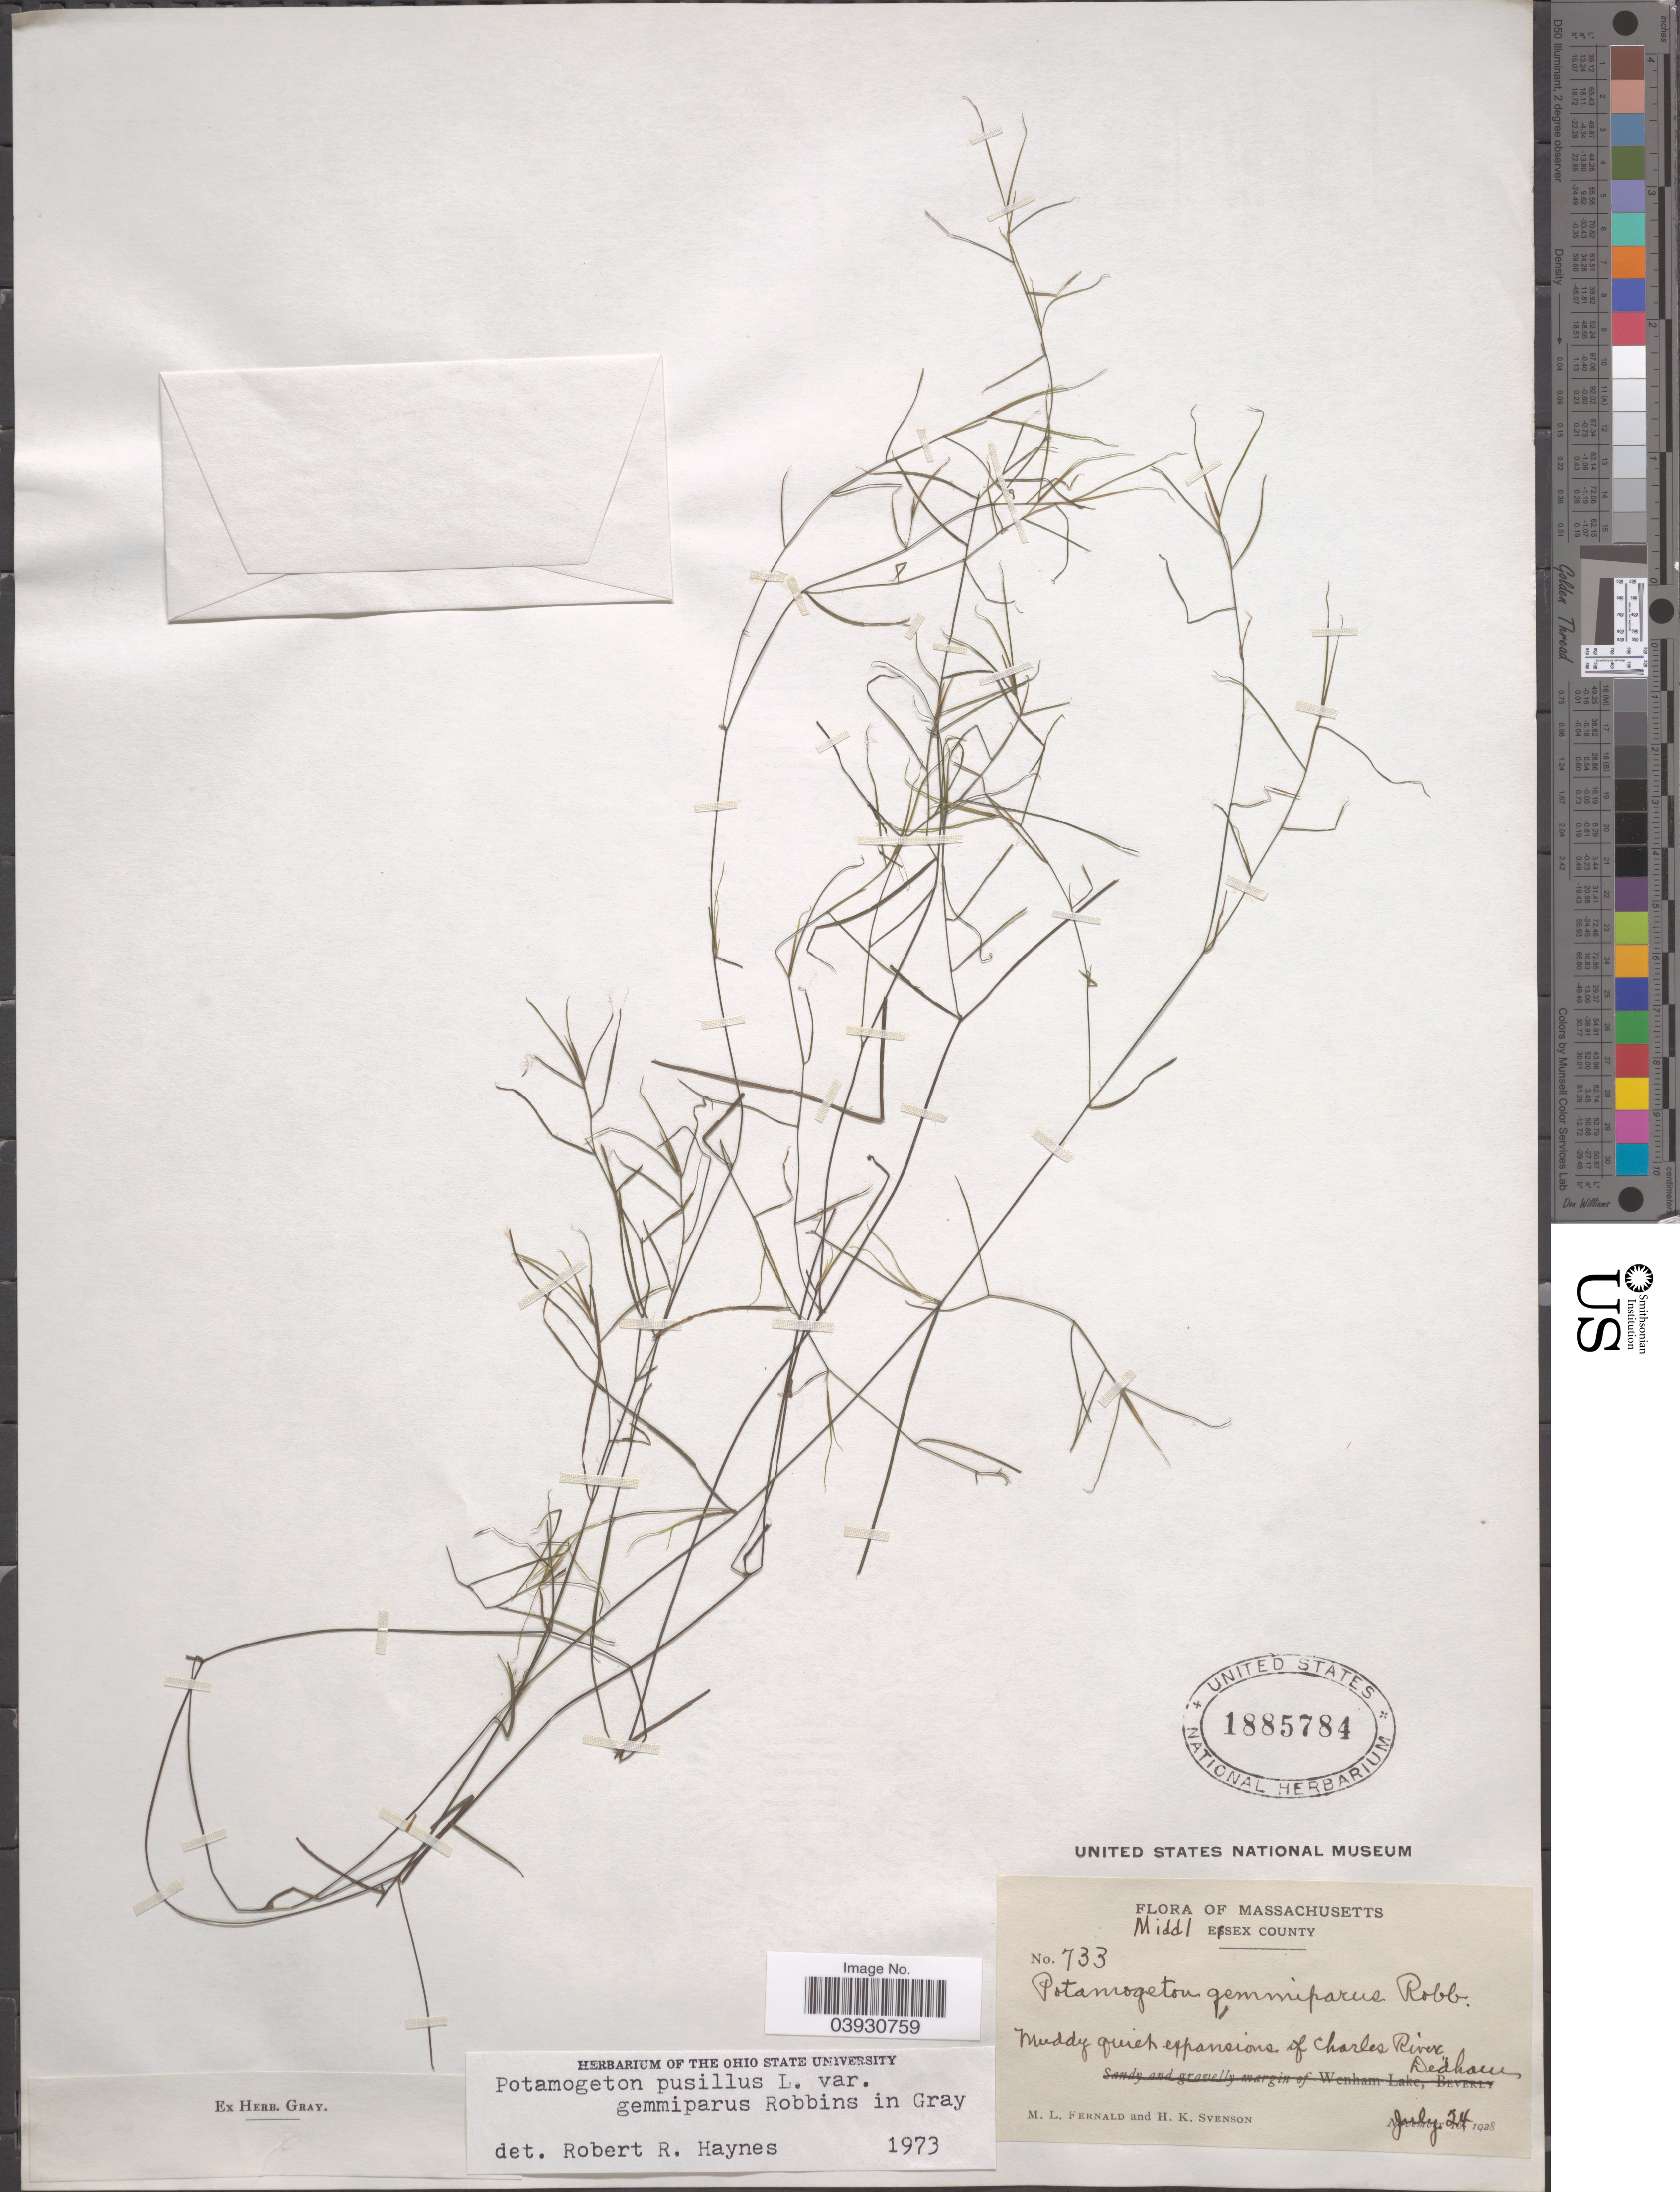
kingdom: Plantae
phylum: Tracheophyta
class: Liliopsida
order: Alismatales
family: Potamogetonaceae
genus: Potamogeton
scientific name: Potamogeton pusillus var. gemmiparus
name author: J.W. Robbins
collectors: M. L. Fernald & H. K. Svenson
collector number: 733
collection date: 1928-07-24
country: United States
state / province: Massachusetts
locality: Middlesex County. Charles River, Dedham.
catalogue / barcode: US 1885784